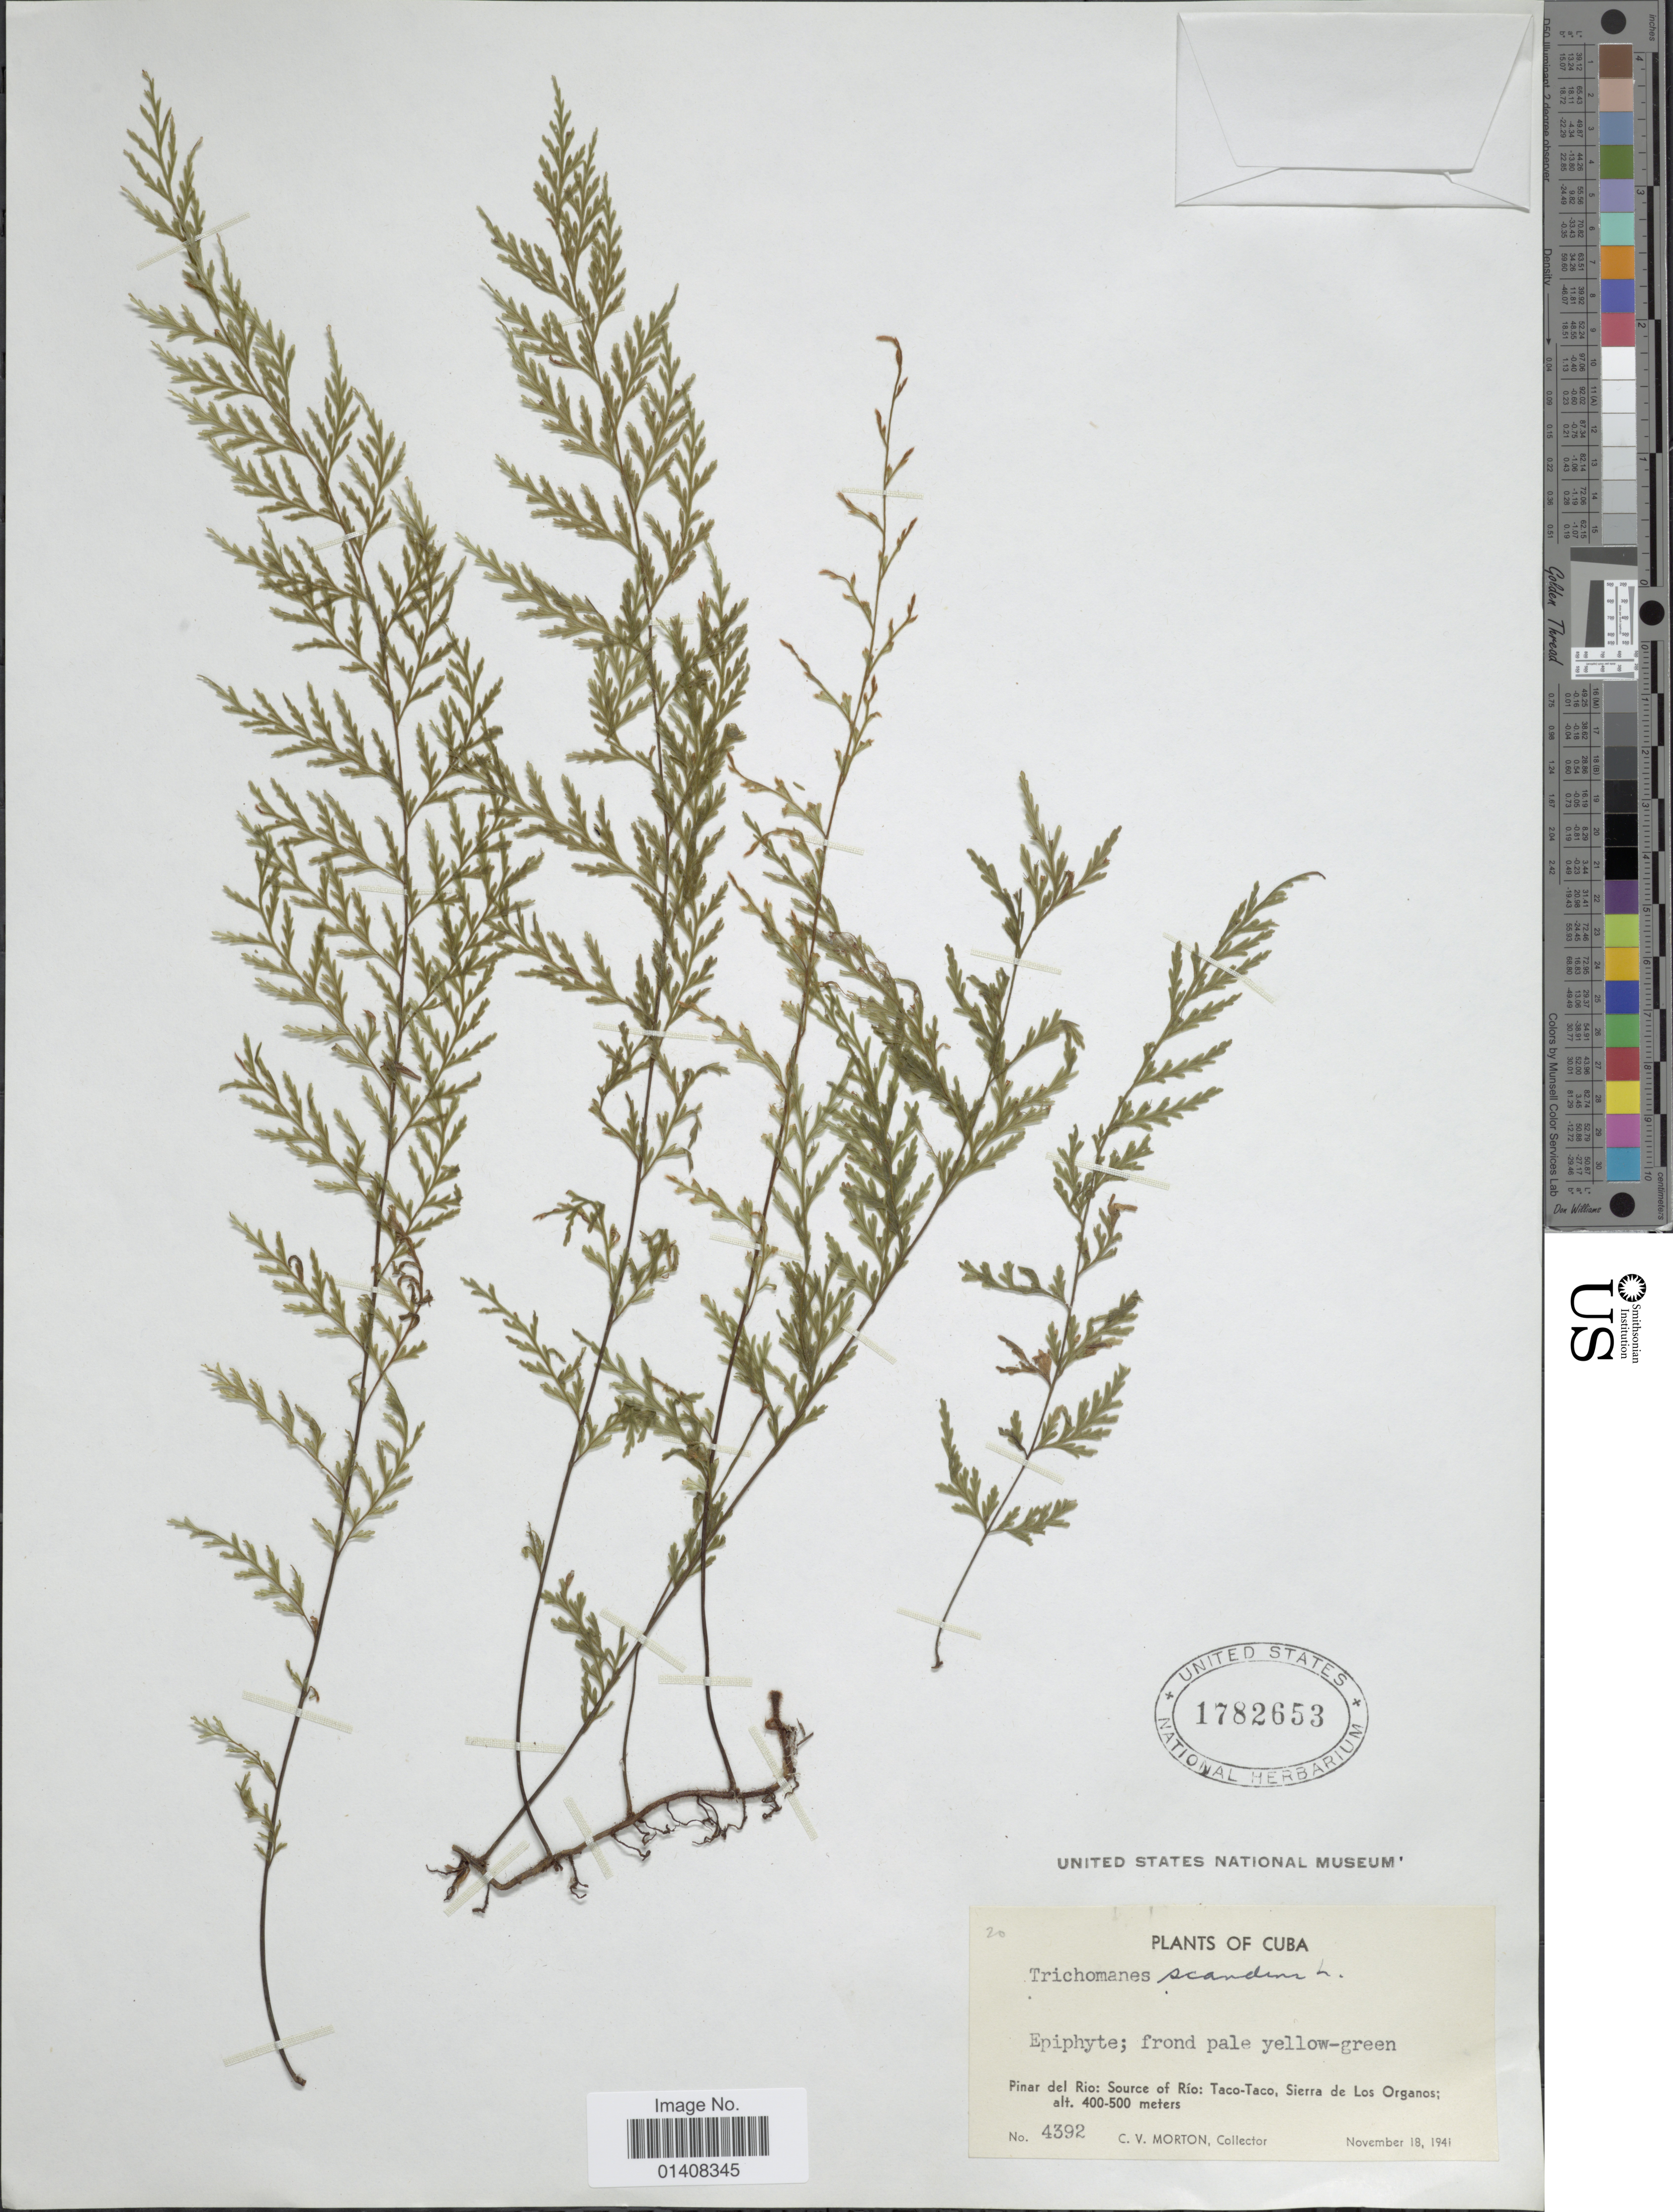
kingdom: Plantae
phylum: Tracheophyta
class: Polypodiopsida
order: Hymenophyllales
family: Hymenophyllaceae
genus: Trichomanes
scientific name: Trichomanes scandens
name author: L.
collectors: C. V. Morton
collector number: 4392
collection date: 1941-11-18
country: Cuba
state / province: Pinar del Río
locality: Source of Rio: Taco Taco Sierra de los Organos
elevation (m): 400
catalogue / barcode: US 1782653